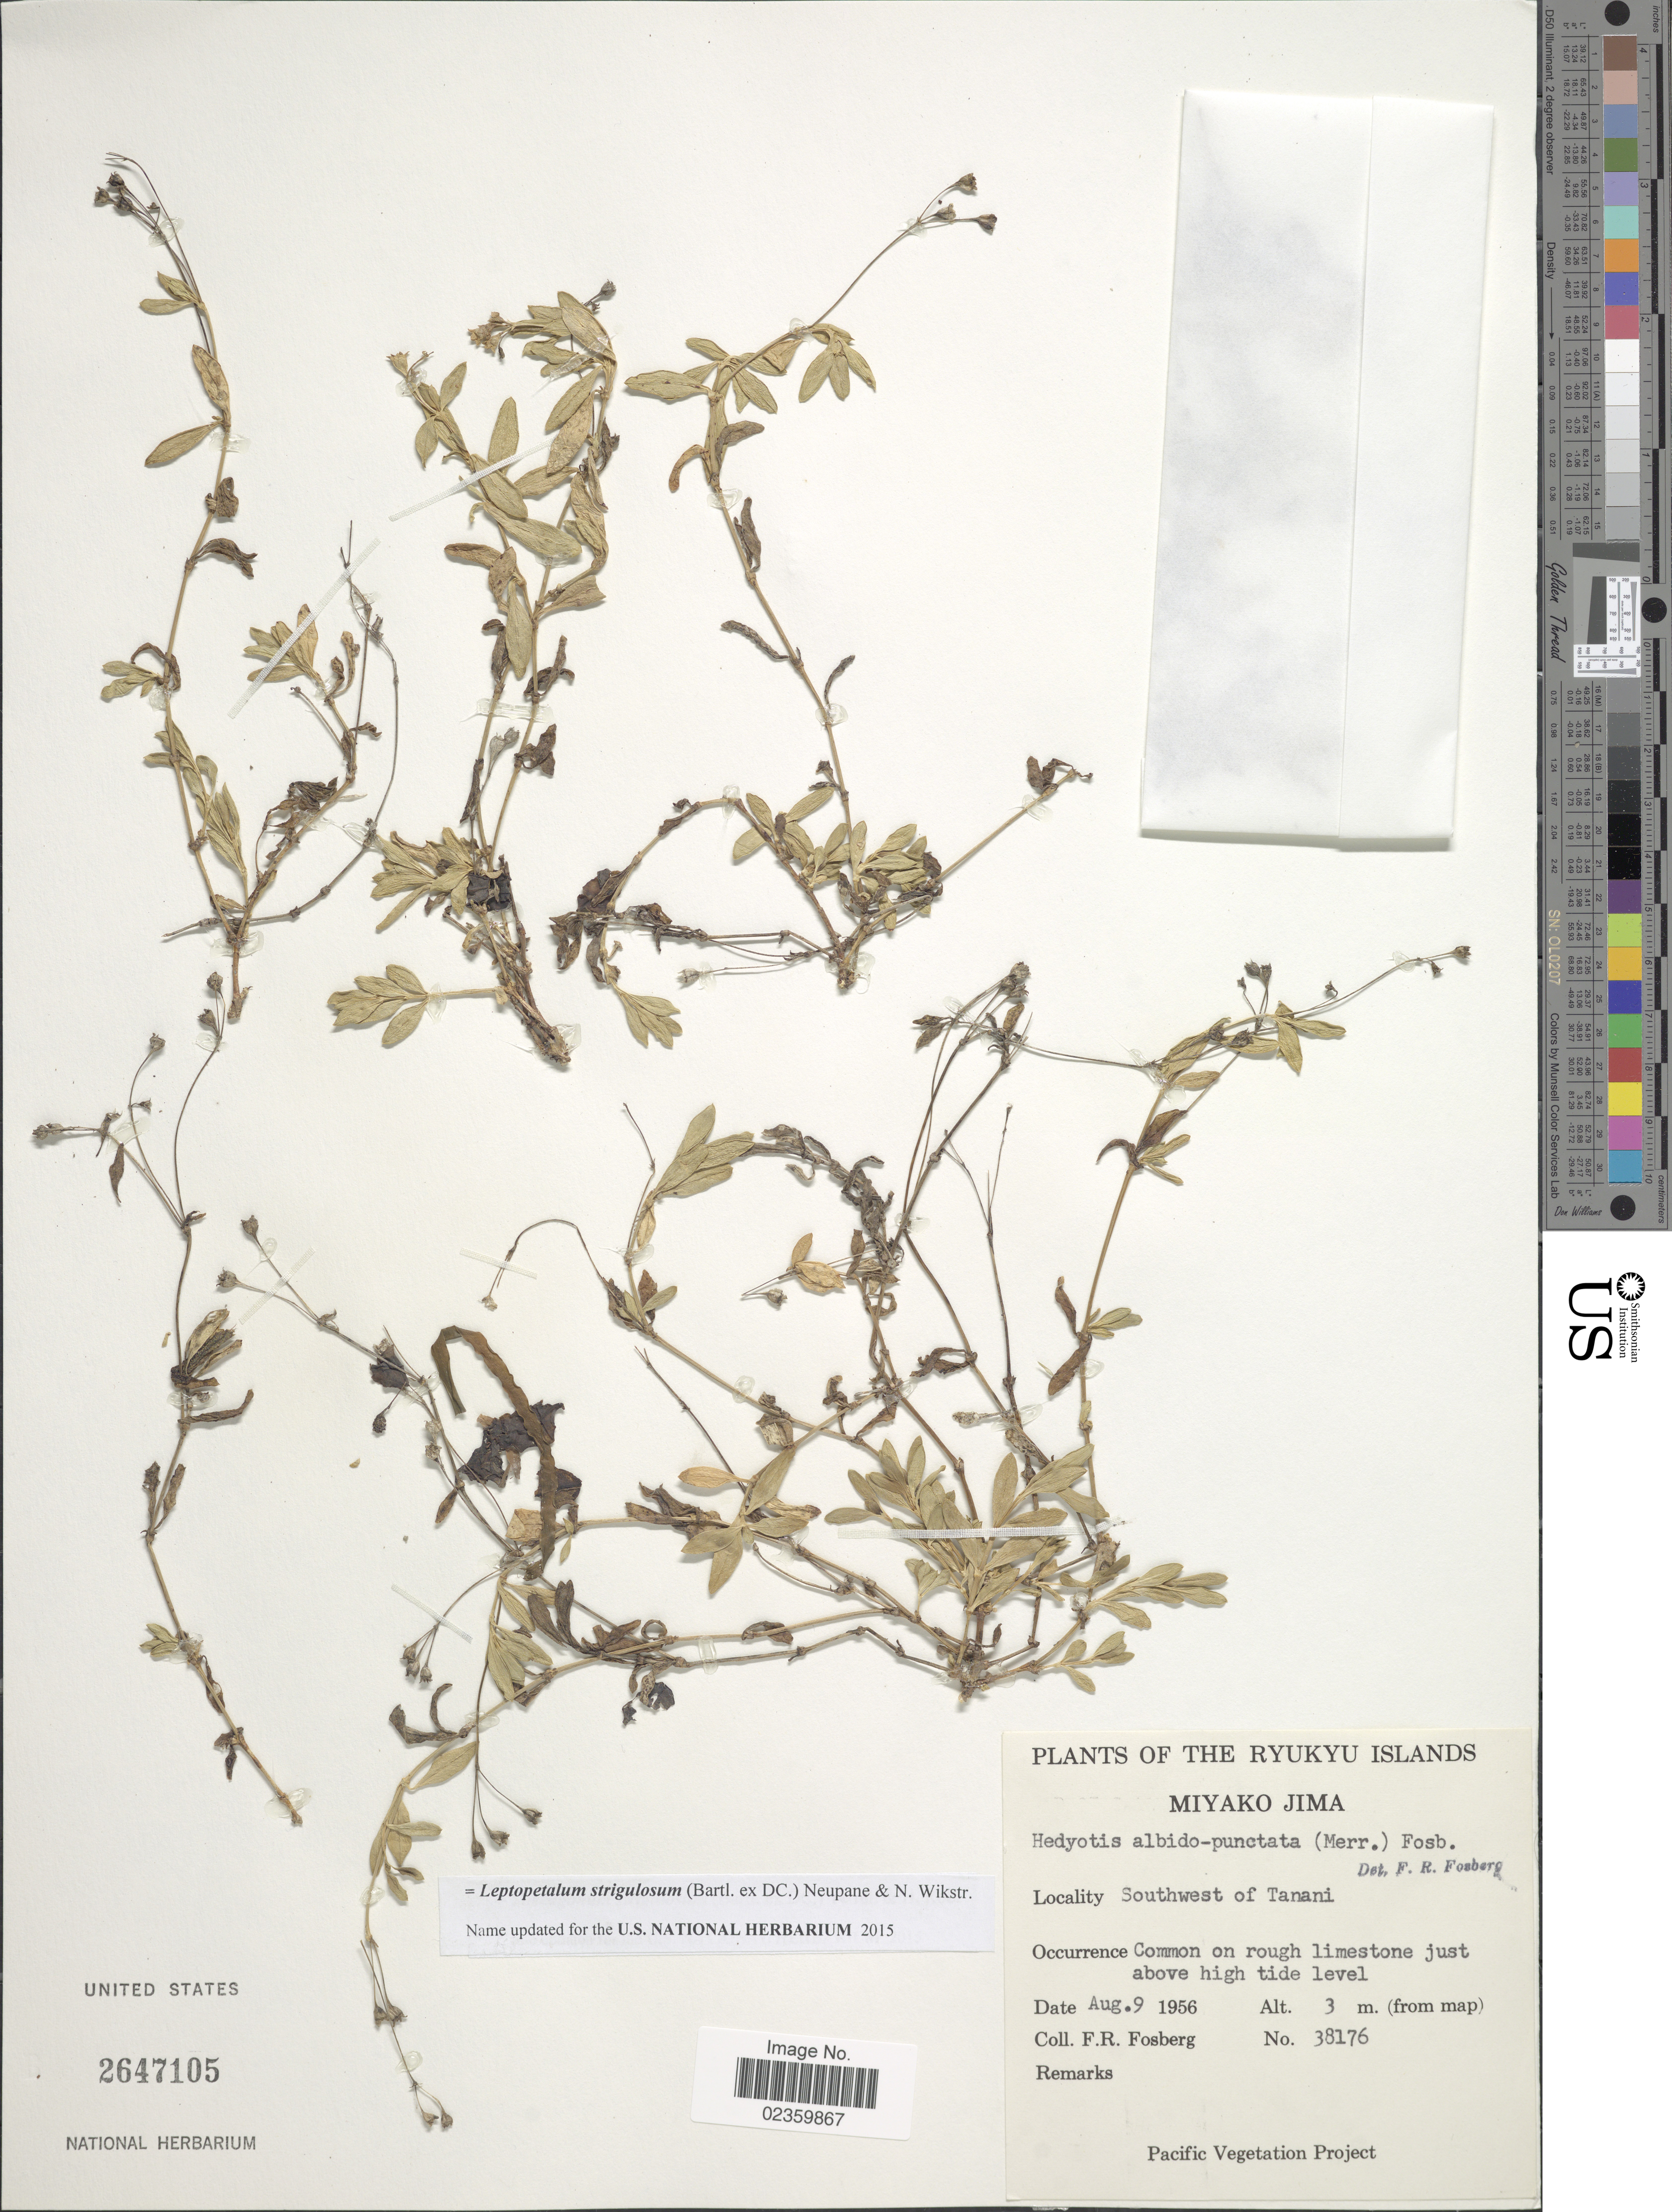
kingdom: Plantae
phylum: Tracheophyta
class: Magnoliopsida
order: Gentianales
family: Rubiaceae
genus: Leptopetalum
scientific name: Leptopetalum strigulosum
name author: (Bartl. ex DC.) Neupane & N. Wikstr.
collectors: F. R. Fosberg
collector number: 38167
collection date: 1956-08-09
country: Japan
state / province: Okinawa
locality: The Ryukyu Islands, Miyako Jima, Southwest of Tanani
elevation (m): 3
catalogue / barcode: US 2647105